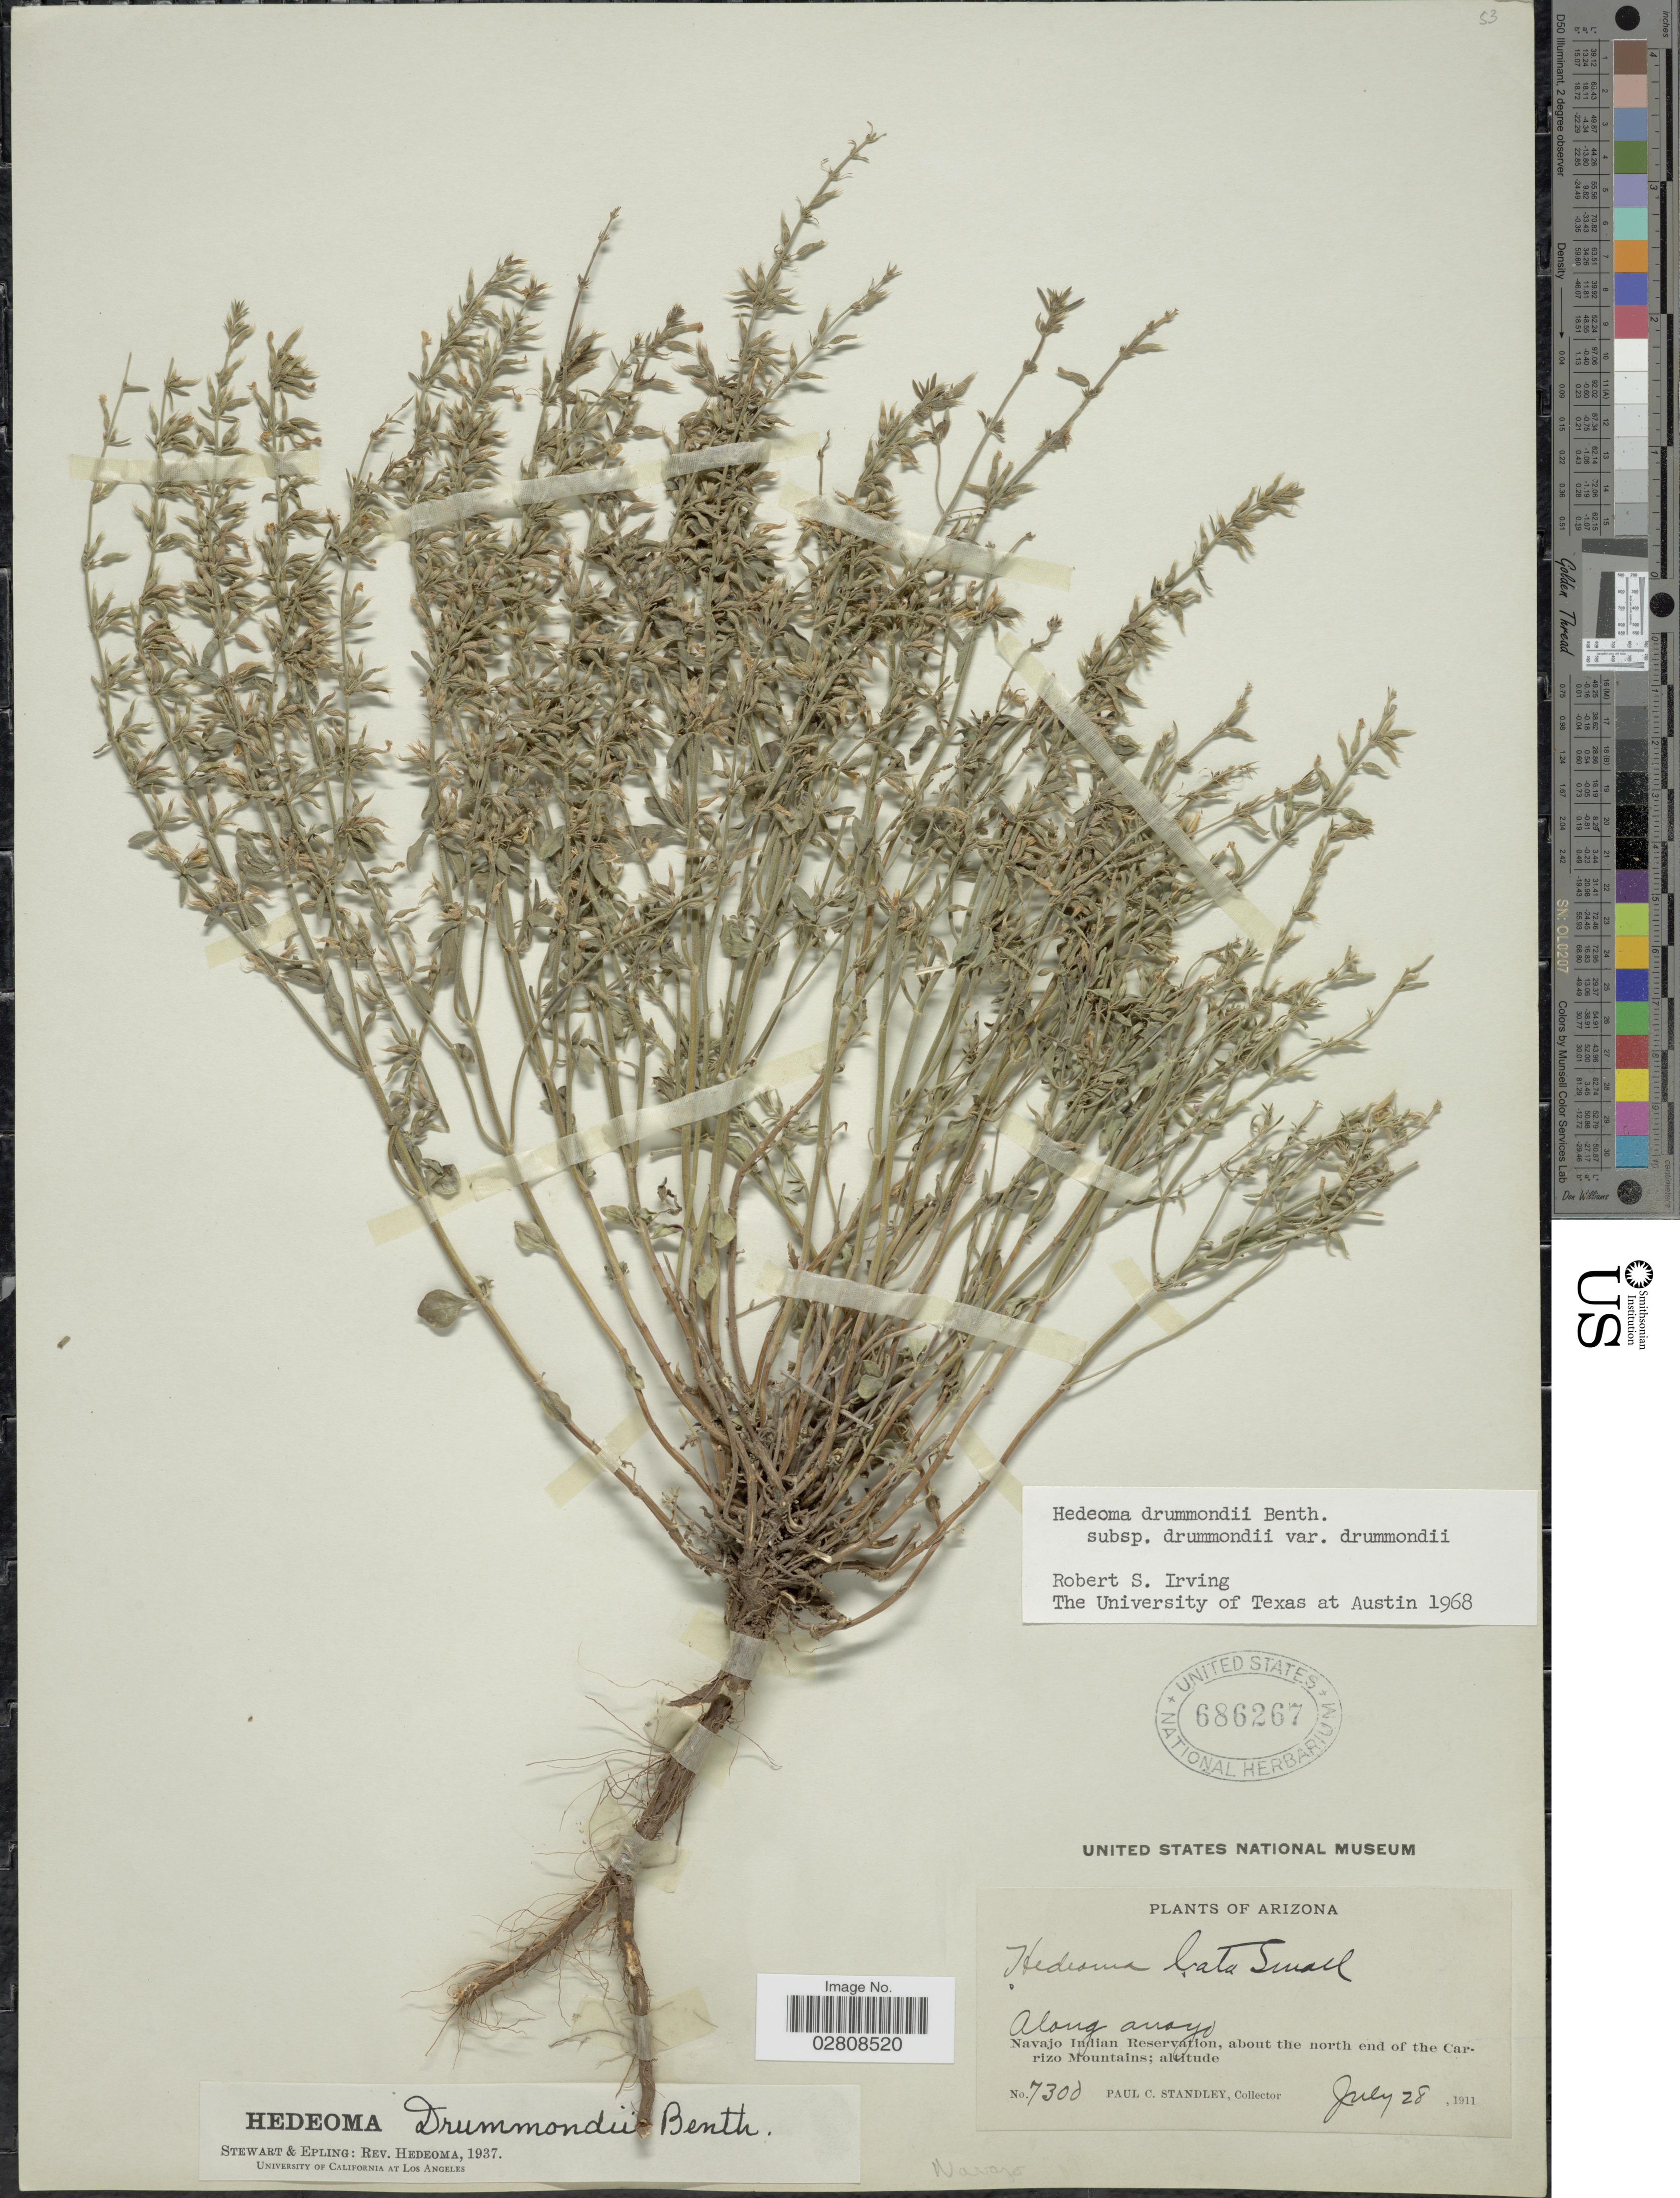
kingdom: Plantae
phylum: Tracheophyta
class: Magnoliopsida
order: Lamiales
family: Lamiaceae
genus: Hedeoma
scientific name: Hedeoma drummondii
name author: Benth.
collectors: P. C. Standley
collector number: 7300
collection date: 1911-07-28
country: United States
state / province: Arizona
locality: Along arroyo. Navajo Indian Reservation, about the north end of the Carizo Mountains. Navajo.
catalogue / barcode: US 686267